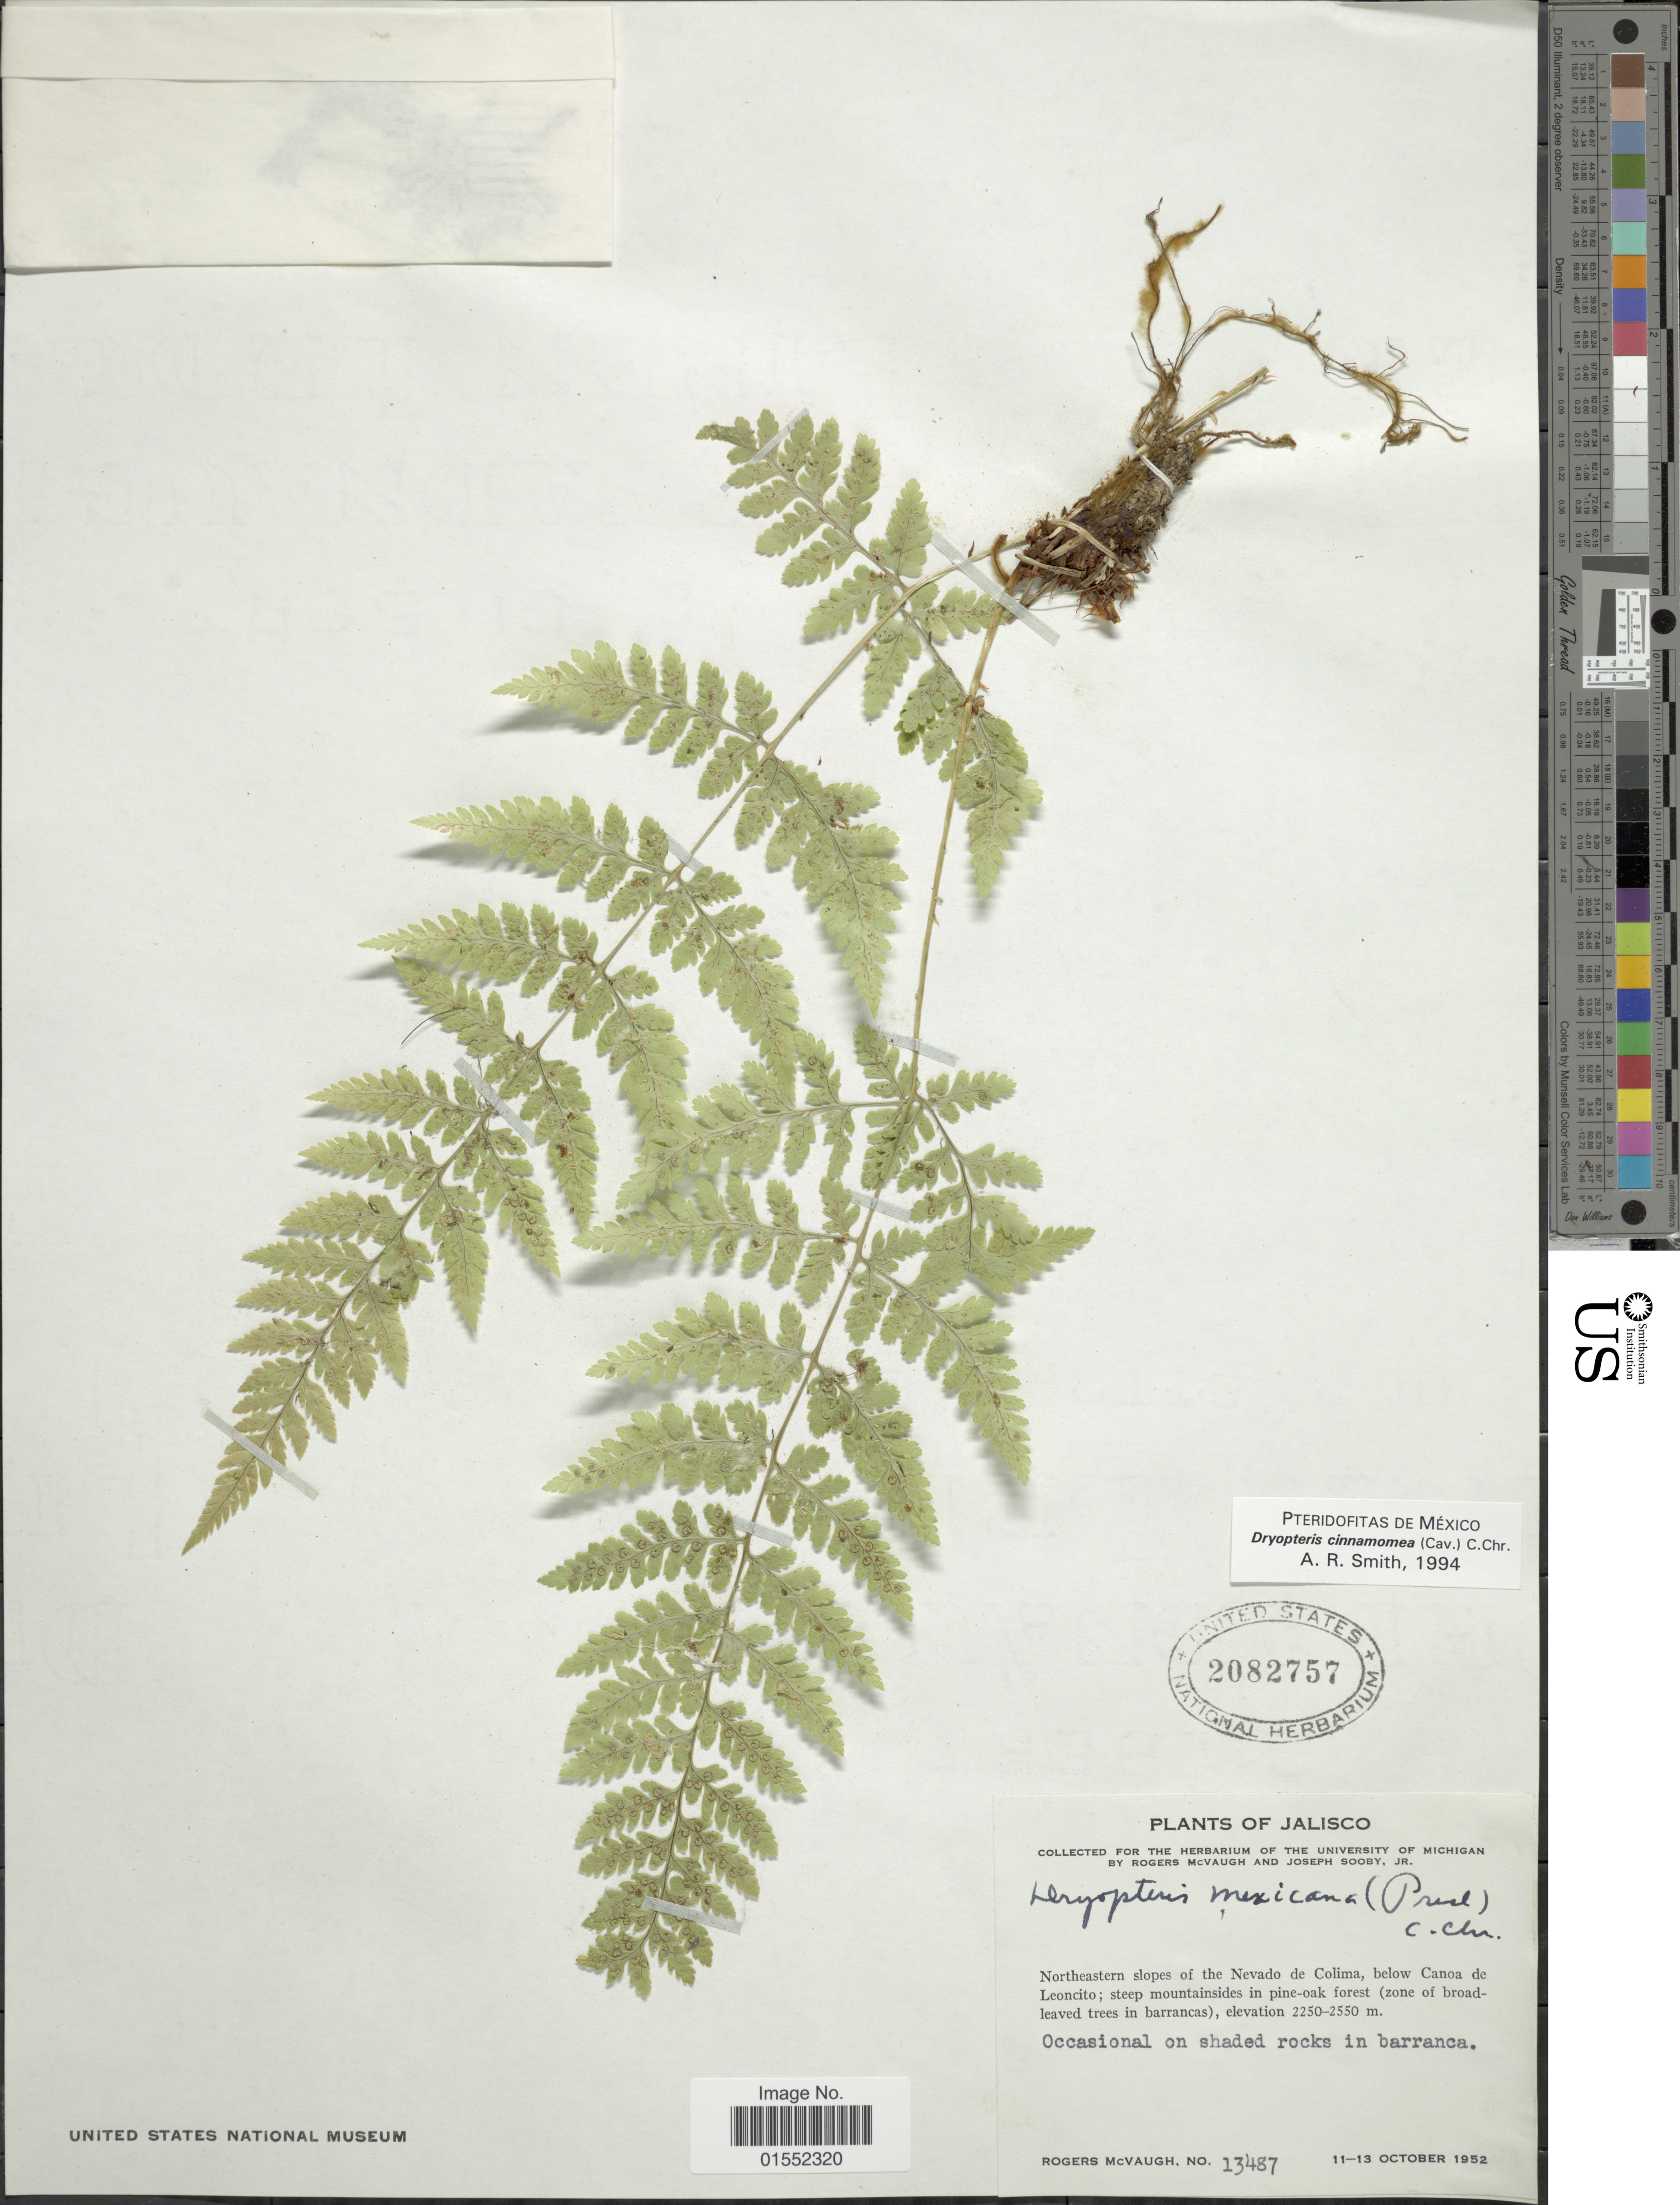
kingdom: Plantae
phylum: Tracheophyta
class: Polypodiopsida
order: Polypodiales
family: Dryopteridaceae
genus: Dryopteris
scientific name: Dryopteris cinnamomea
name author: (Cav.) C. Chr.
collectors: R. McVaugh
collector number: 13487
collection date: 1952-10-11/1952-10-13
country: Mexico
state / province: Jalisco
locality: Northeastern slopes of the Nevado de Colima, below Canoa de Leoncito; steep mountainsides in pine-oak forest (zone of broadleaved trees in barrancas)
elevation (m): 2250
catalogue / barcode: US 2082757